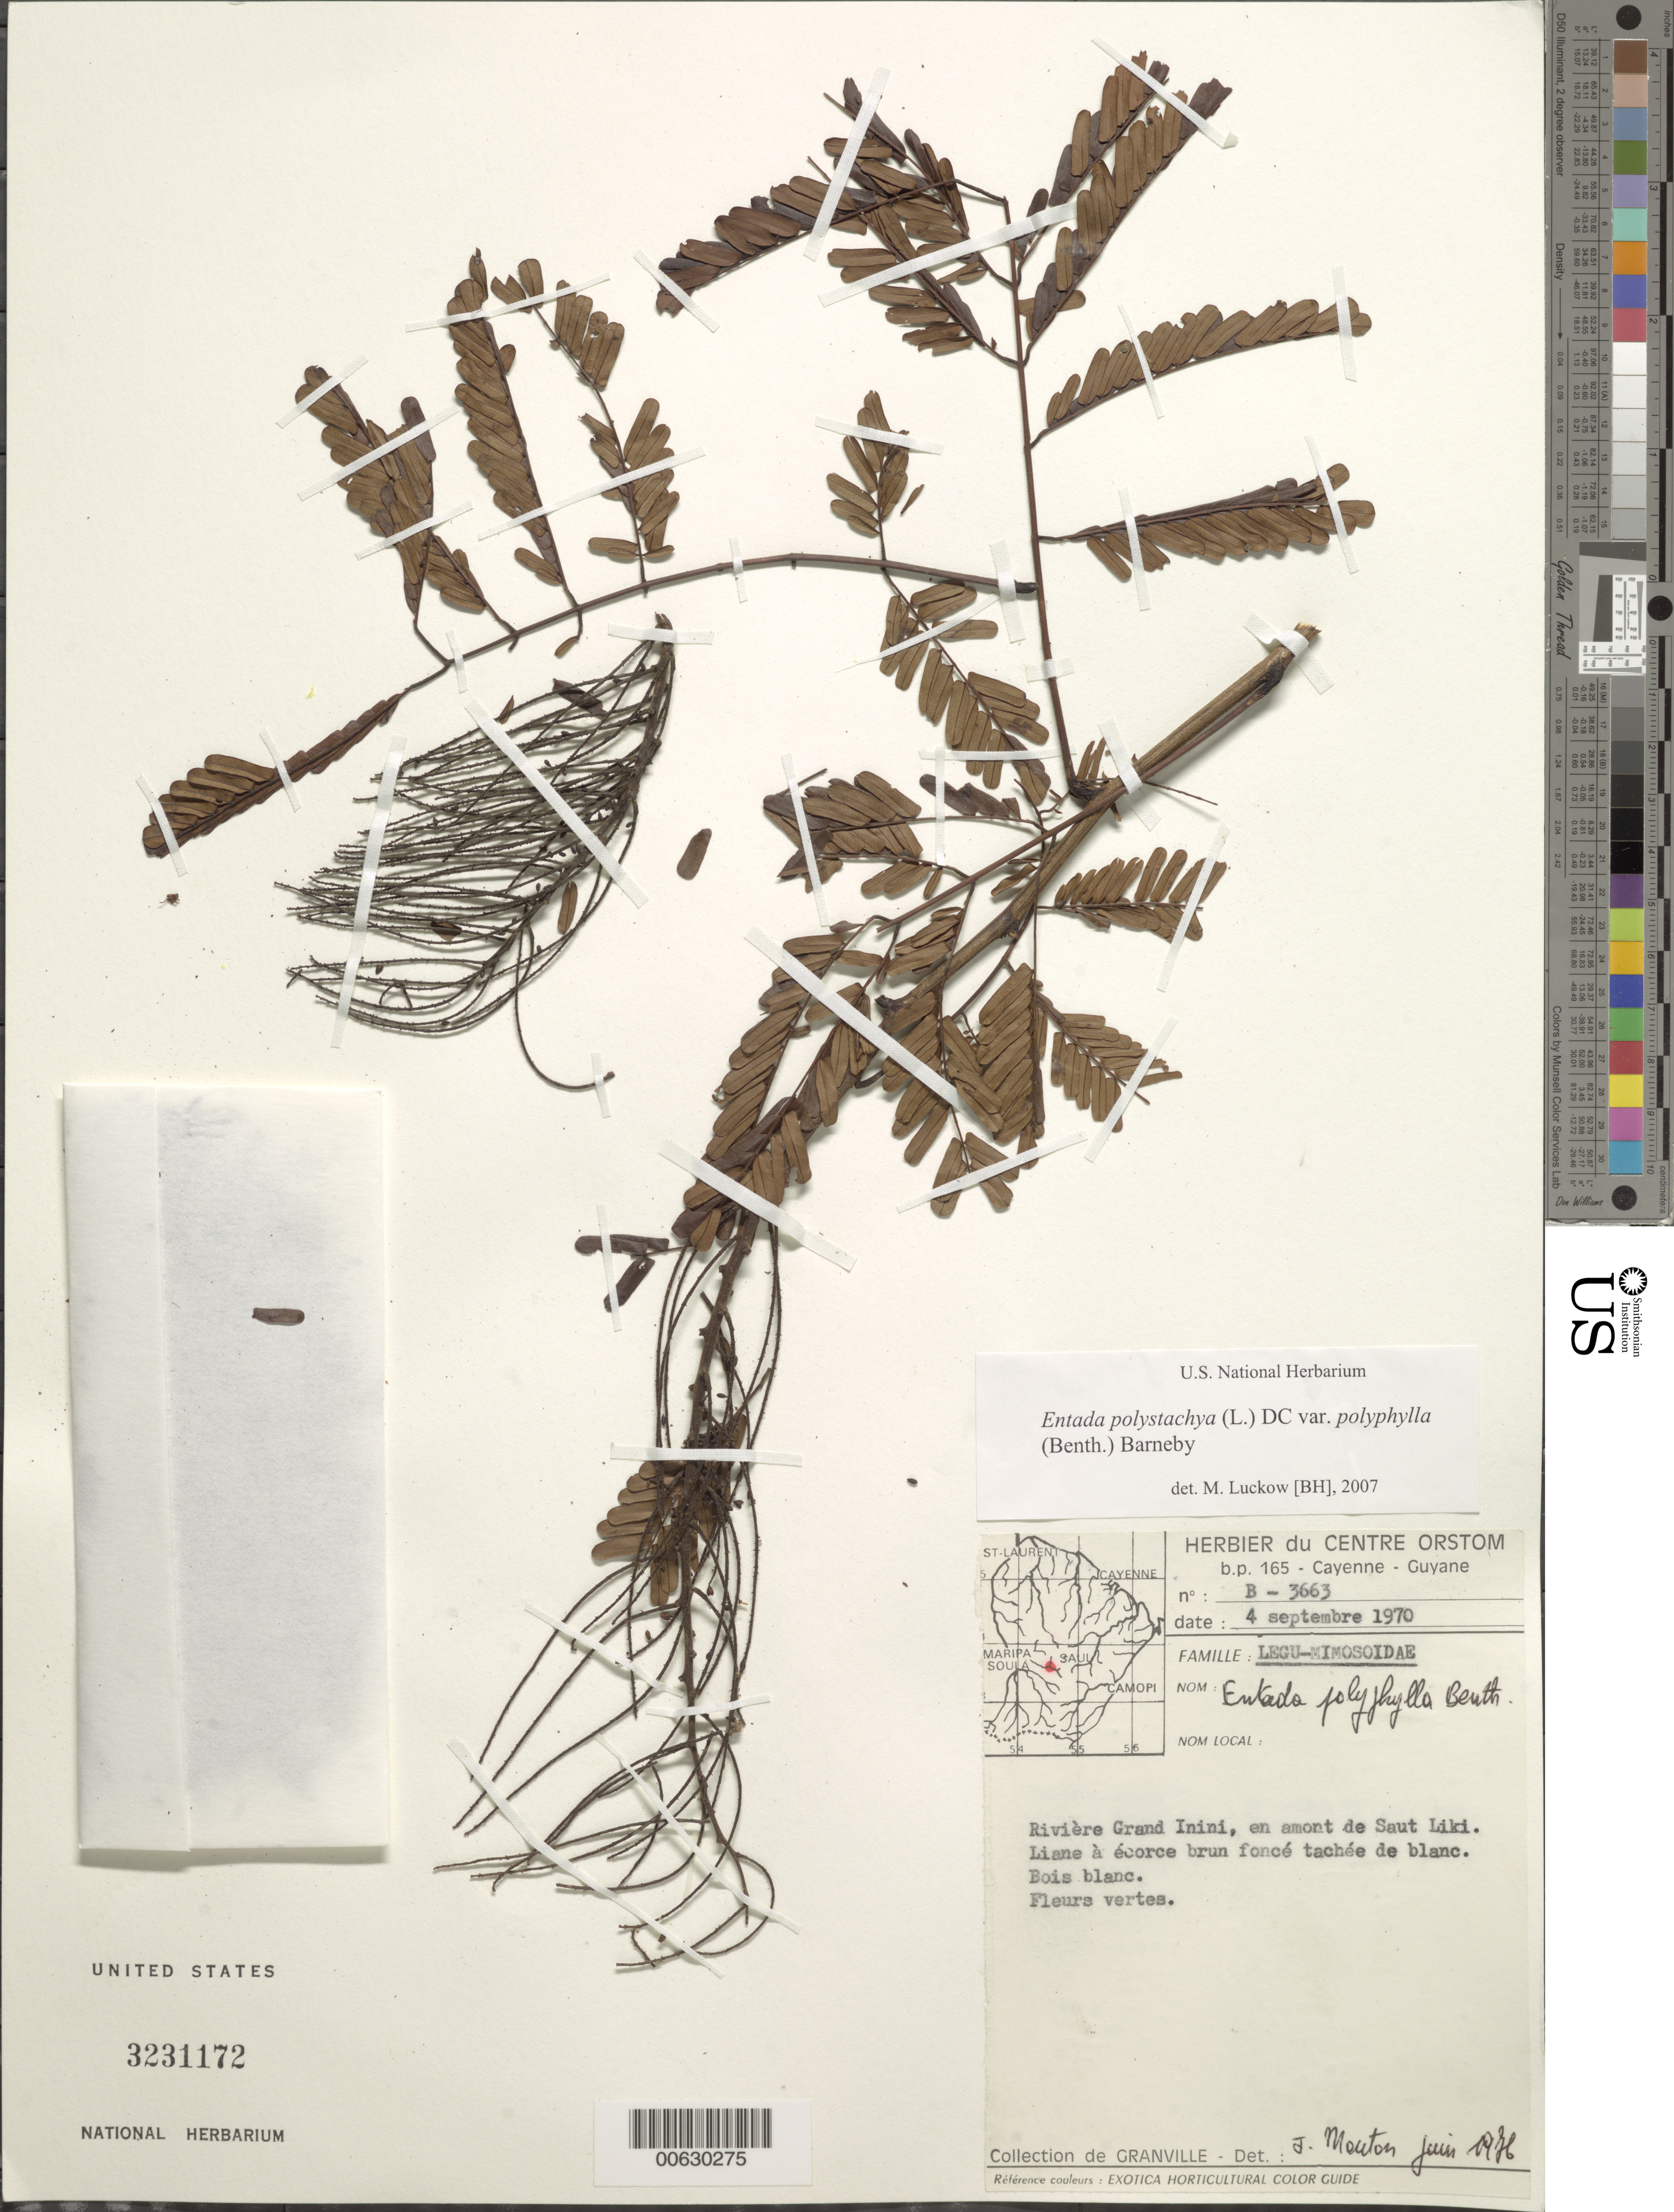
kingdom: Plantae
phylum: Tracheophyta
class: Magnoliopsida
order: Fabales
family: Fabaceae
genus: Entada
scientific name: Entada polystachya var. polyphylla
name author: (Benth.) Barneby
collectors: J.-J. de Granville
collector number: B-3663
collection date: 1970-09-04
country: French Guiana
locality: Riviere Grand Inini, en amont de Saut Liki.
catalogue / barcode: US 3231172